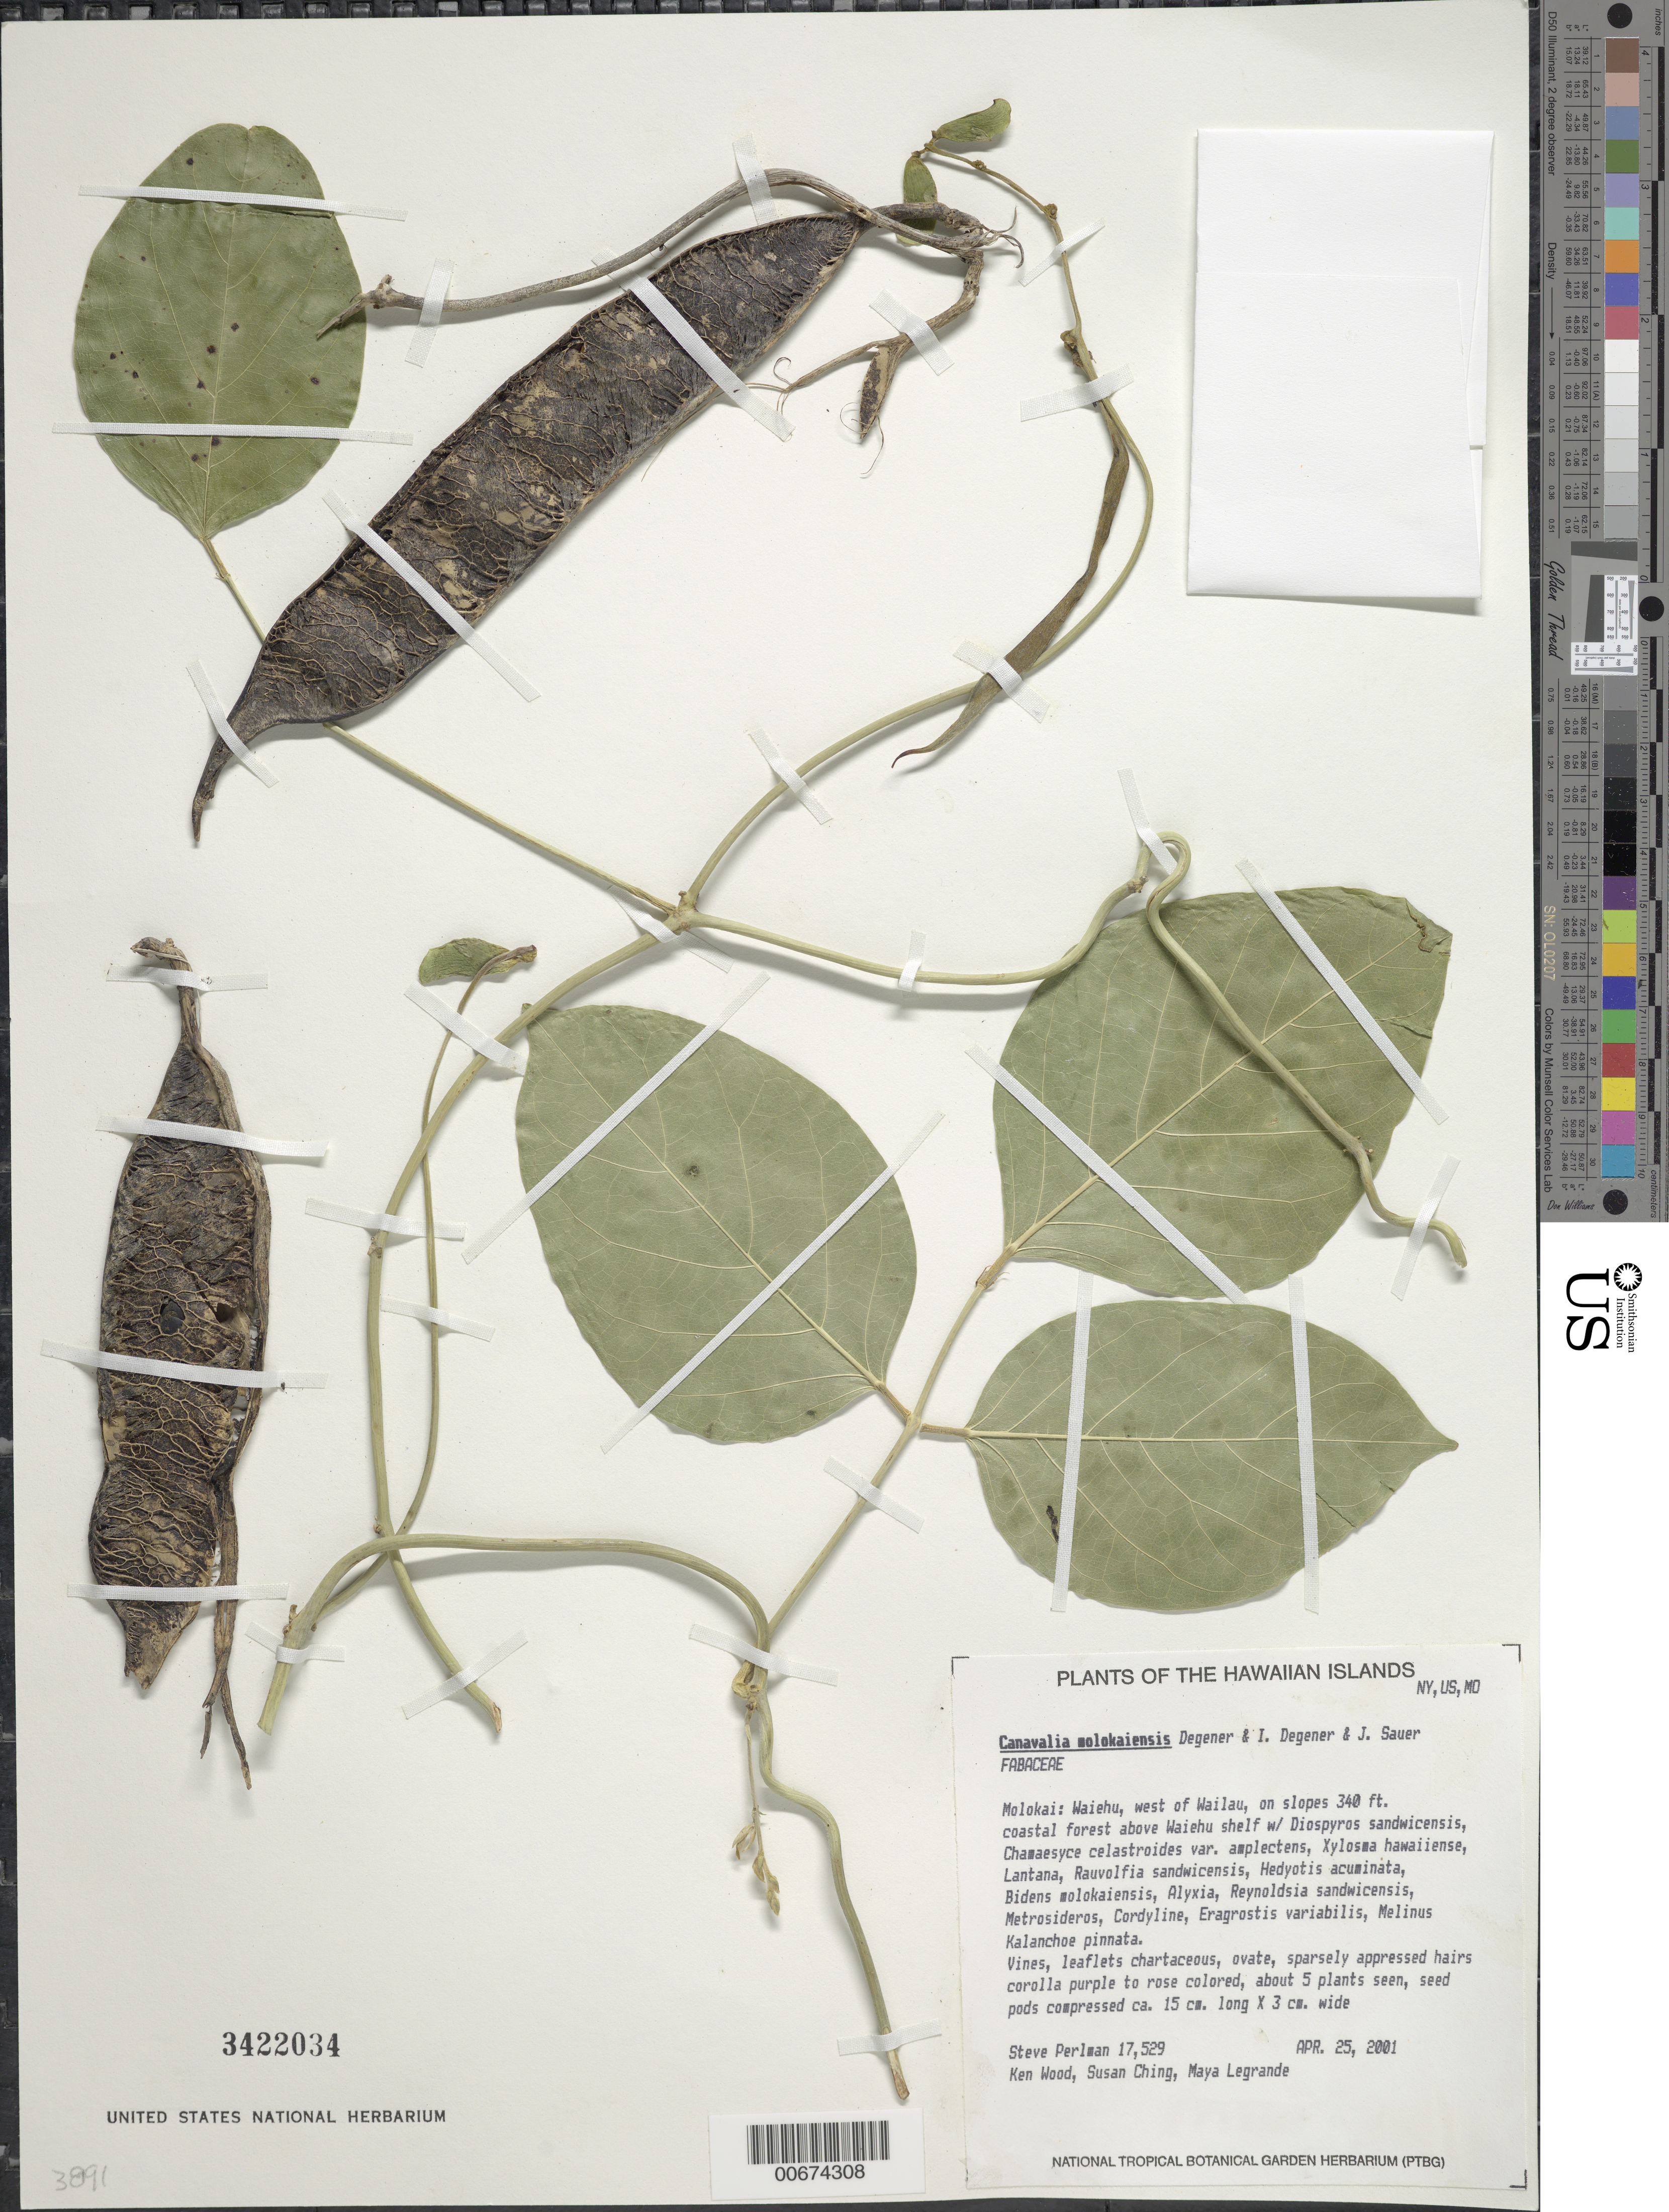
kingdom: Plantae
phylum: Tracheophyta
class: Magnoliopsida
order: Fabales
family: Fabaceae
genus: Canavalia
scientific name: Canavalia molokaiensis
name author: O. Deg. et al.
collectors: S. P. Perlman, K. Wood, S. Ching & M. LeGrande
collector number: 17529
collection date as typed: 25 Apr 2001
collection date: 2001-04-25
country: United States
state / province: Hawaii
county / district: Maui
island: Moloka'i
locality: Waiehu, west of Wailau, coastal forest above Waiehu shelf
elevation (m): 103.6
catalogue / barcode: US 3422034